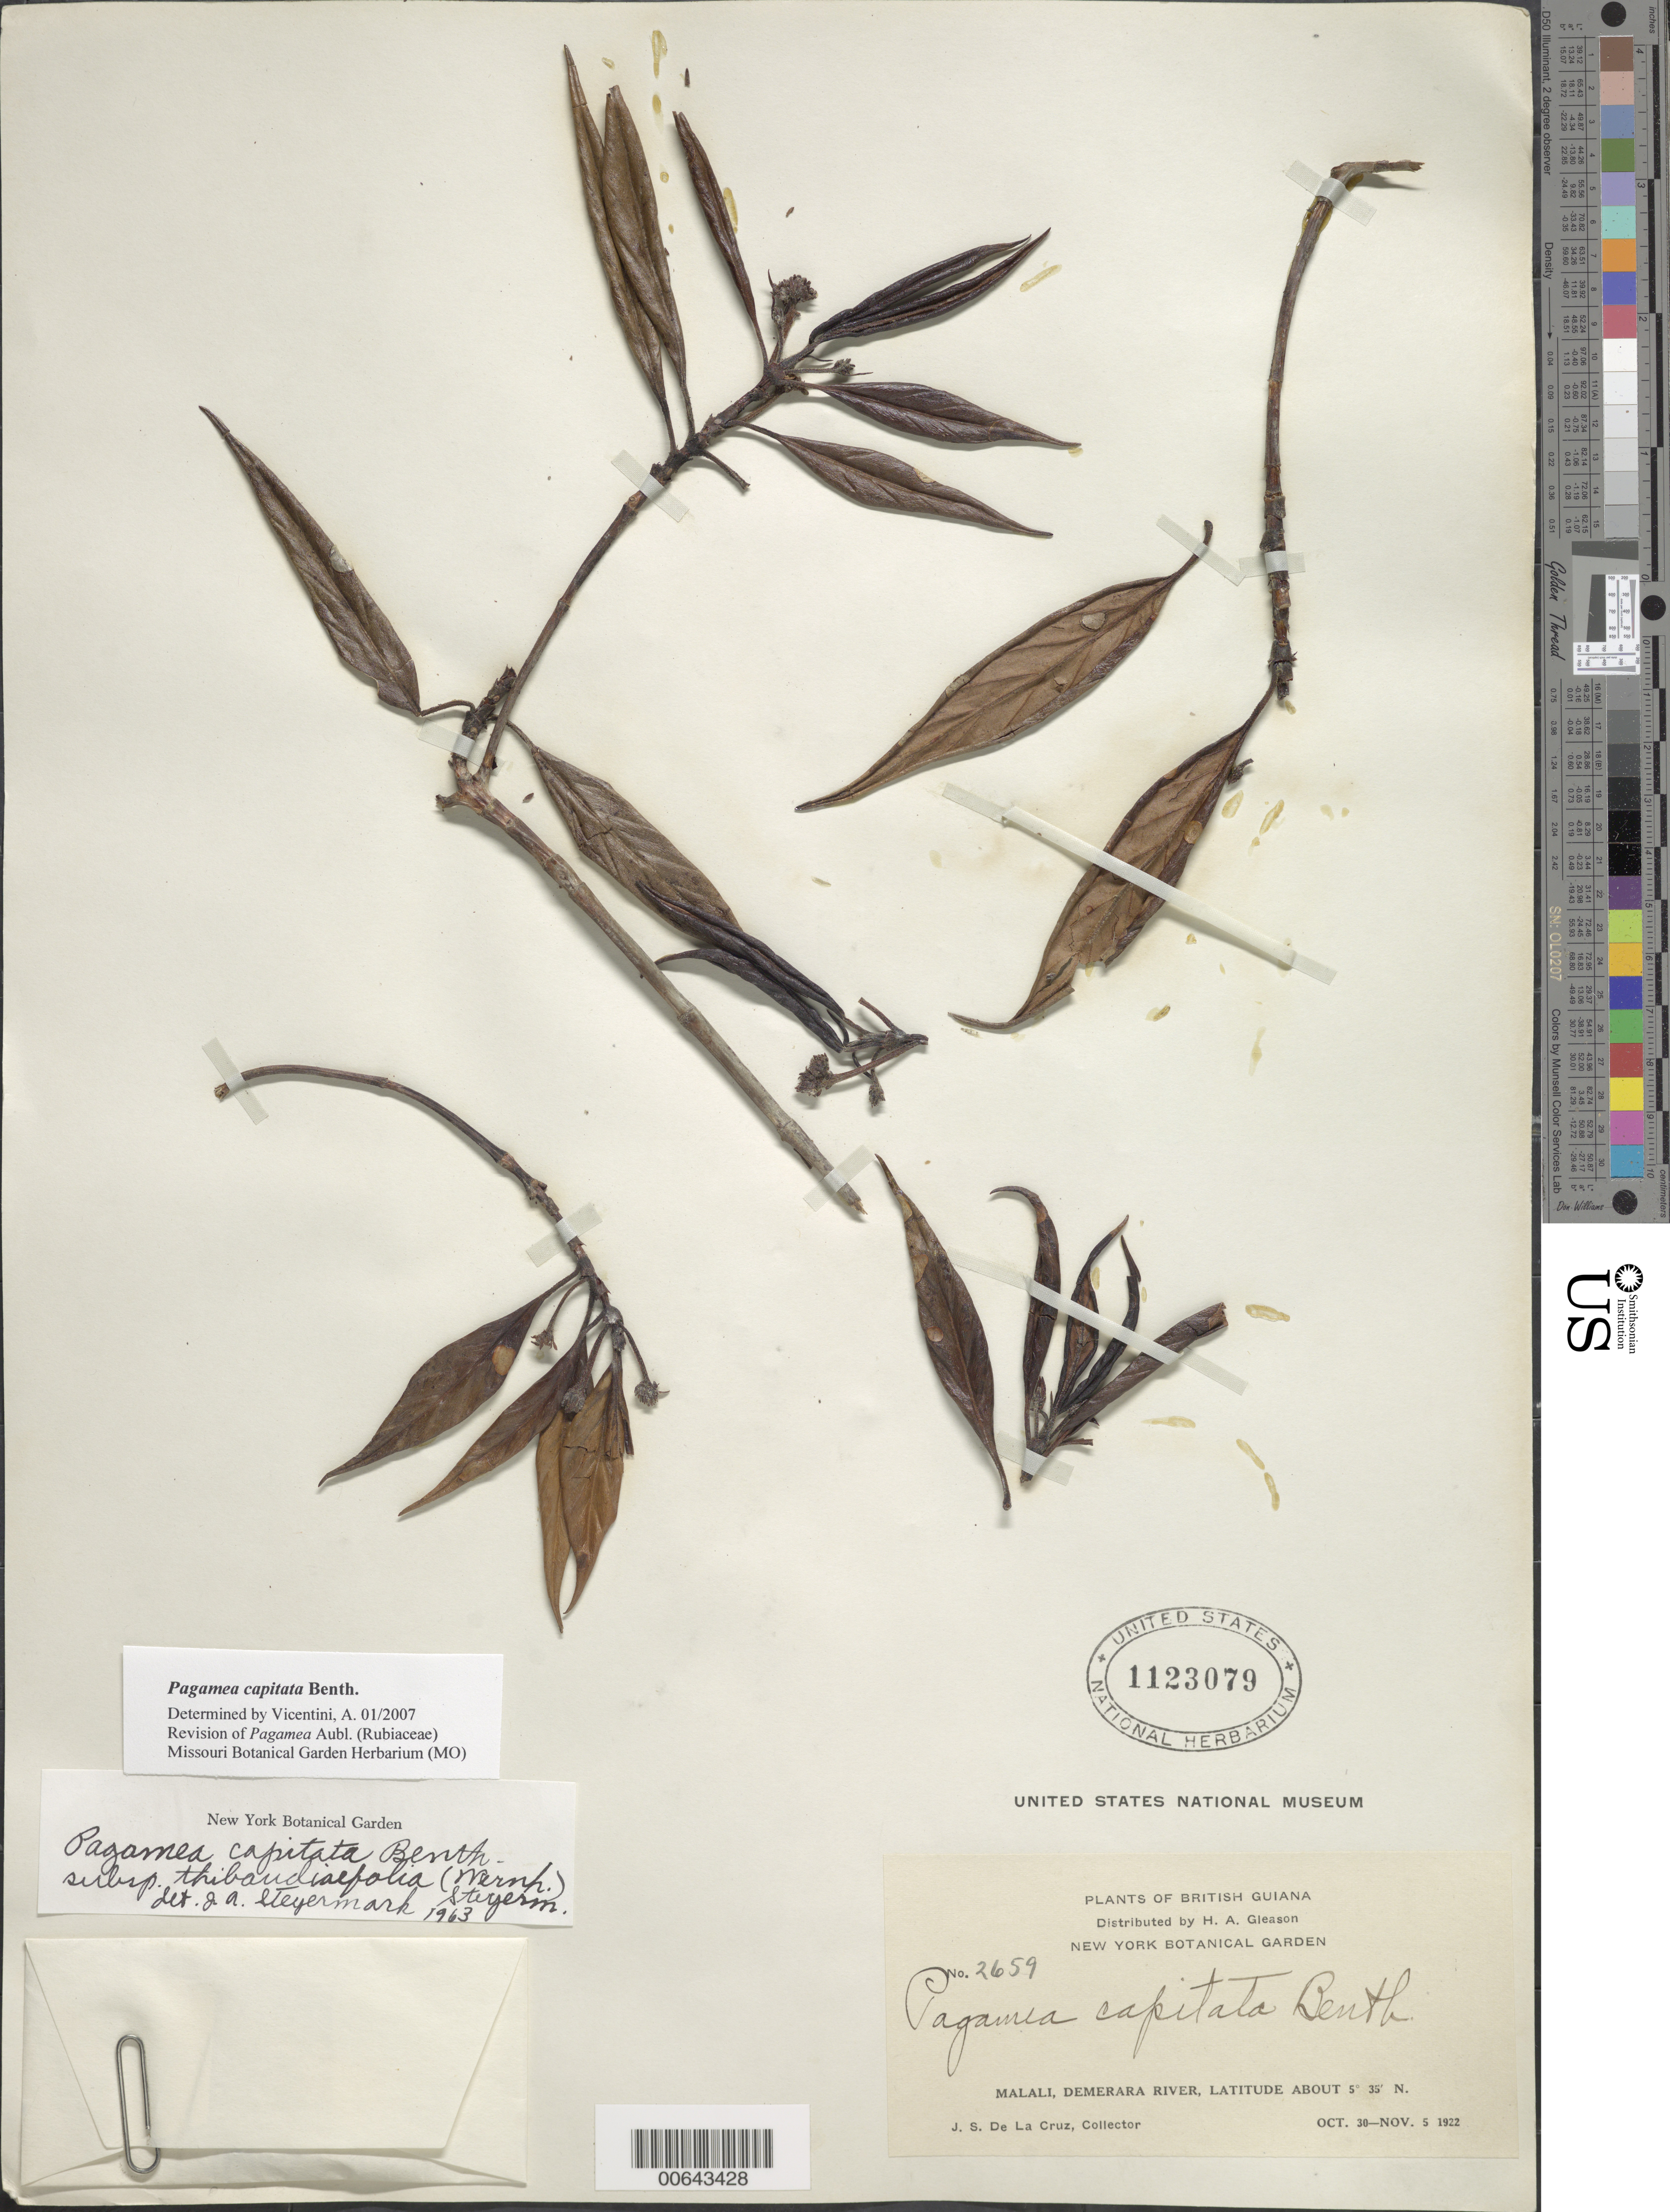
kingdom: Plantae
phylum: Tracheophyta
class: Magnoliopsida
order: Gentianales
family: Rubiaceae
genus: Pagamea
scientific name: Pagamea capitata subsp. thibaudiifolia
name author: (Wernham) Steyerm.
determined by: Steyermark, Julian A., (VEN)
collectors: J. S. de la Cruz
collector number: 2659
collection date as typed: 30-Oct-22 to 5-Nov-22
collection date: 1922-10-30/1922-11-05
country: Guyana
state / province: U. Demerara-Berbice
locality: Malali, Demerara R.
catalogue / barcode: US 1123079